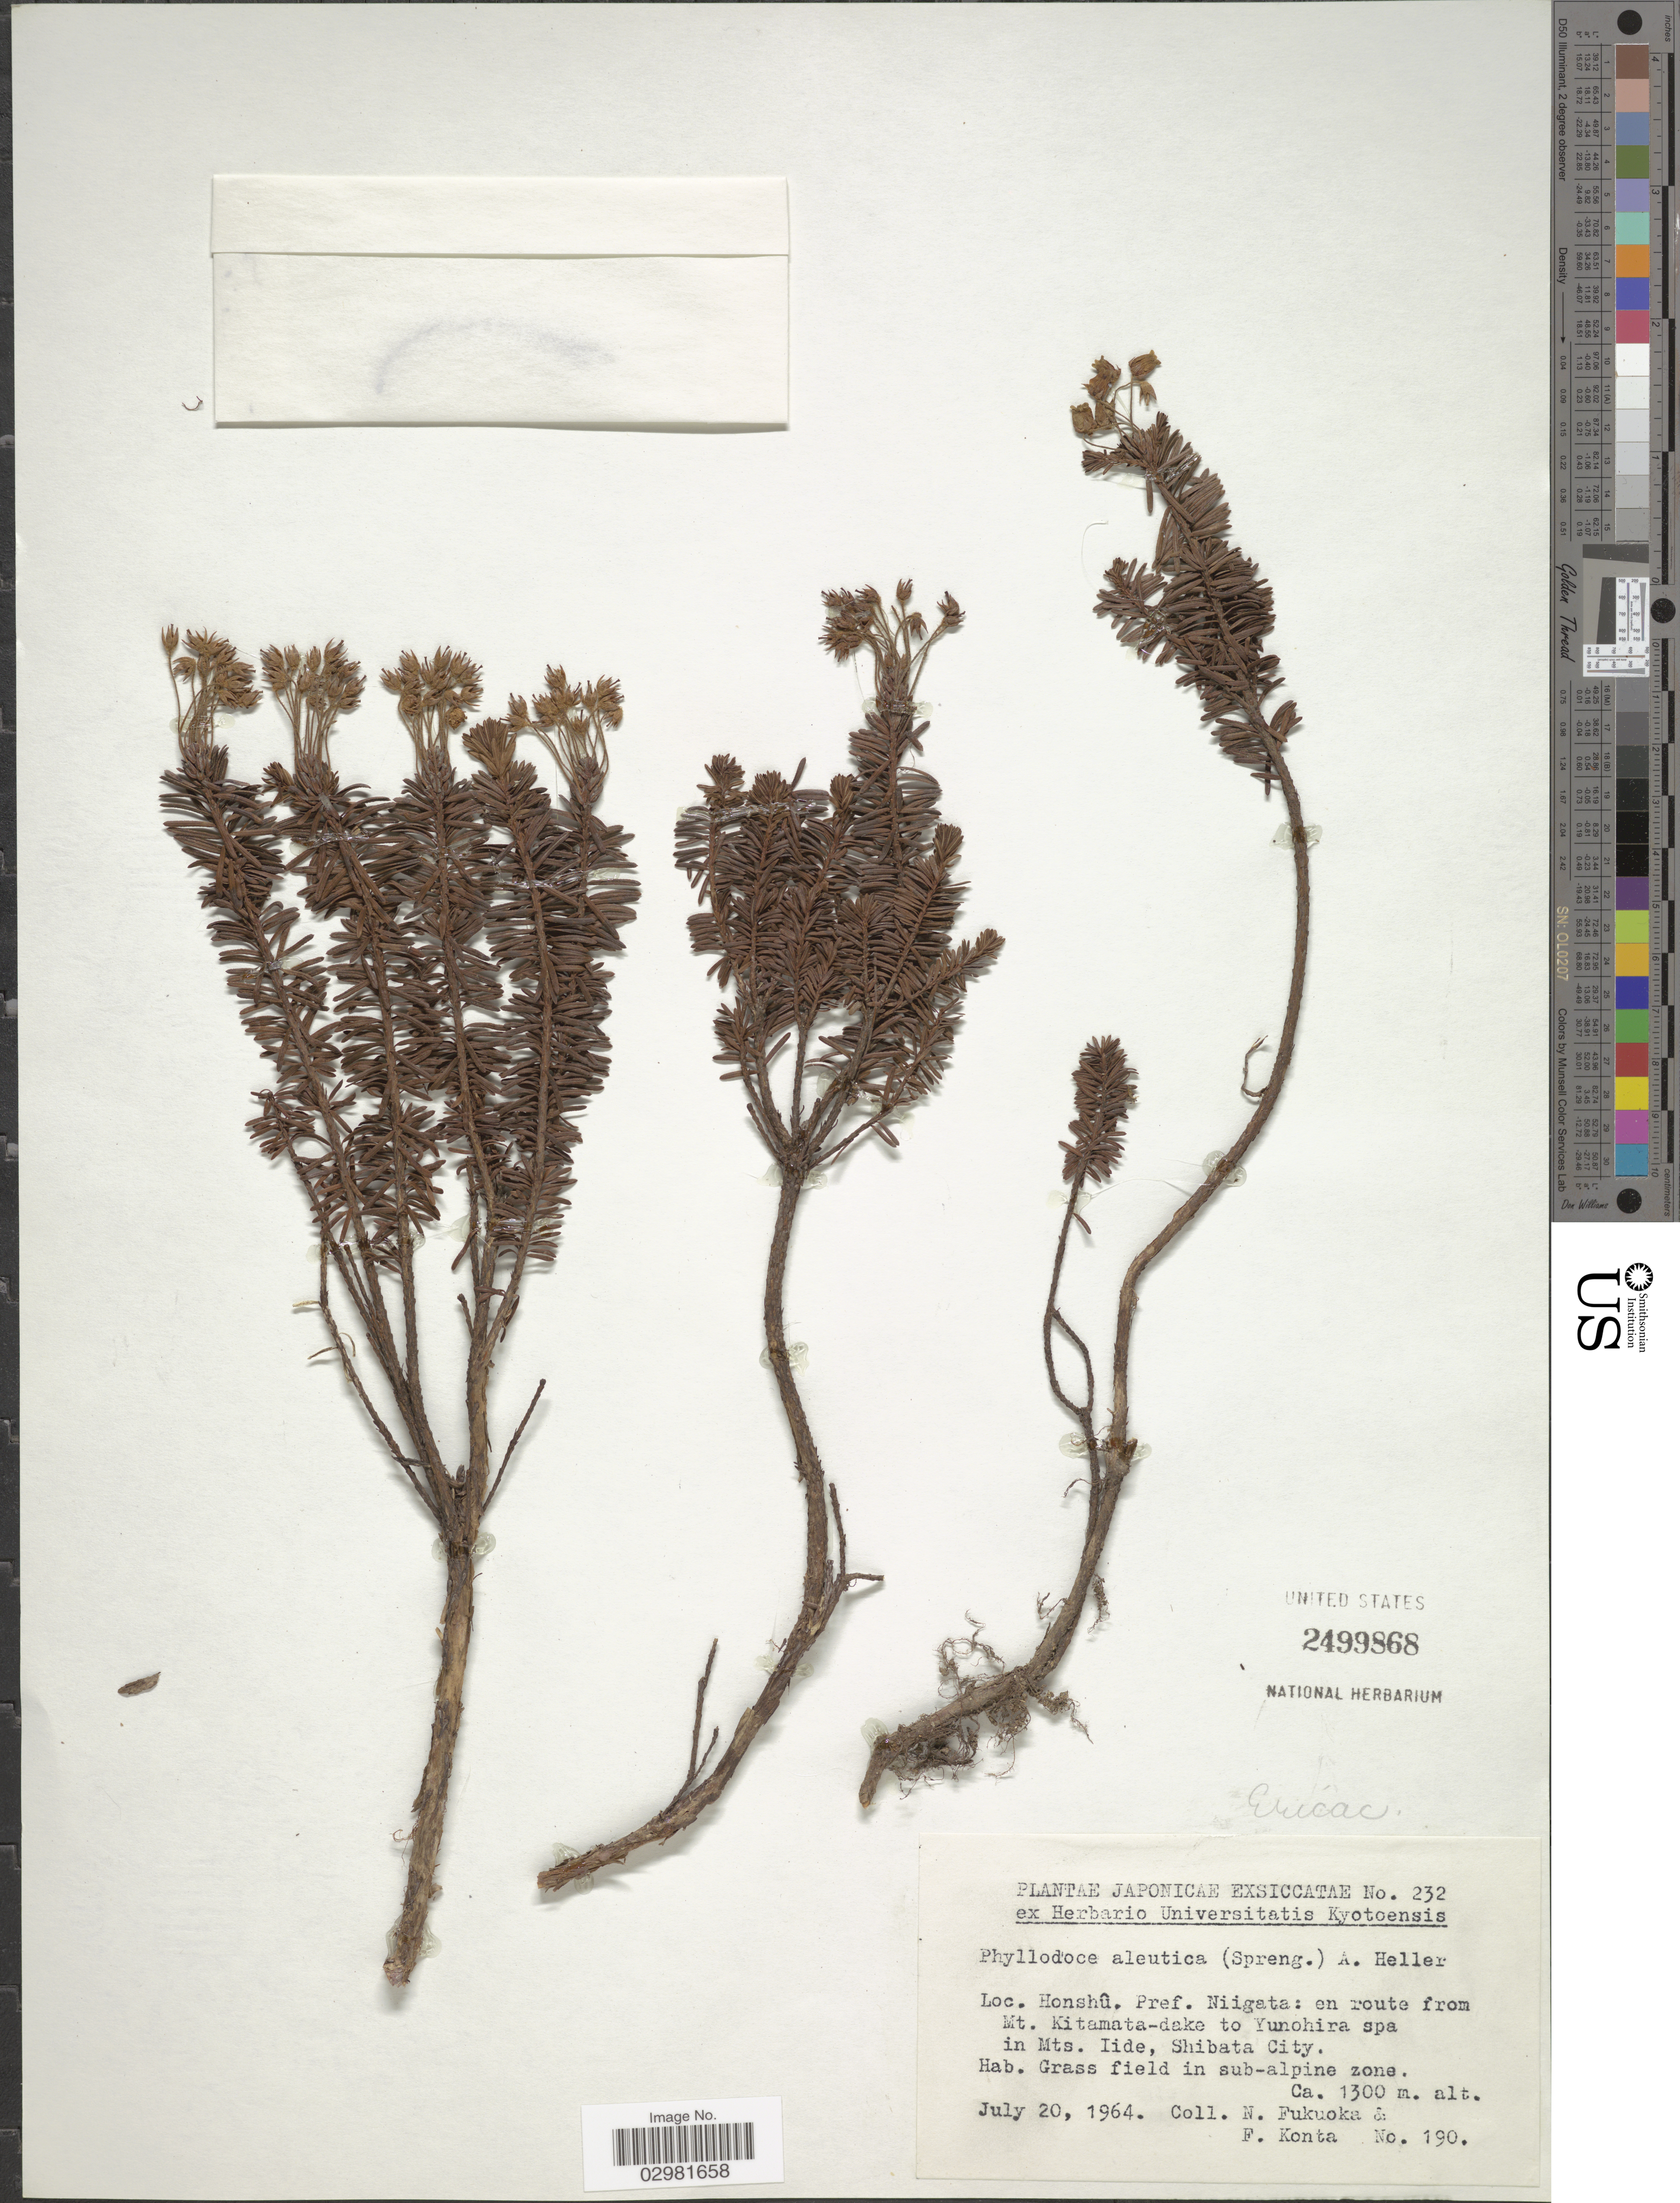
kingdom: Plantae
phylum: Tracheophyta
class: Magnoliopsida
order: Ericales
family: Ericaceae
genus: Phyllodoce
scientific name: Phyllodoce aleutica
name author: (Spreng.) A. Heller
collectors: N. Fukuoka & F. Konta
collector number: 190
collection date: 1964-07-20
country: Japan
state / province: Niigata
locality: Honshû. Pref. Niigata: en route from Mt. Kitamata-dake to Yunohira spa in Mts. Iide, Shibata City.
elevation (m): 1300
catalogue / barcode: US 2499868